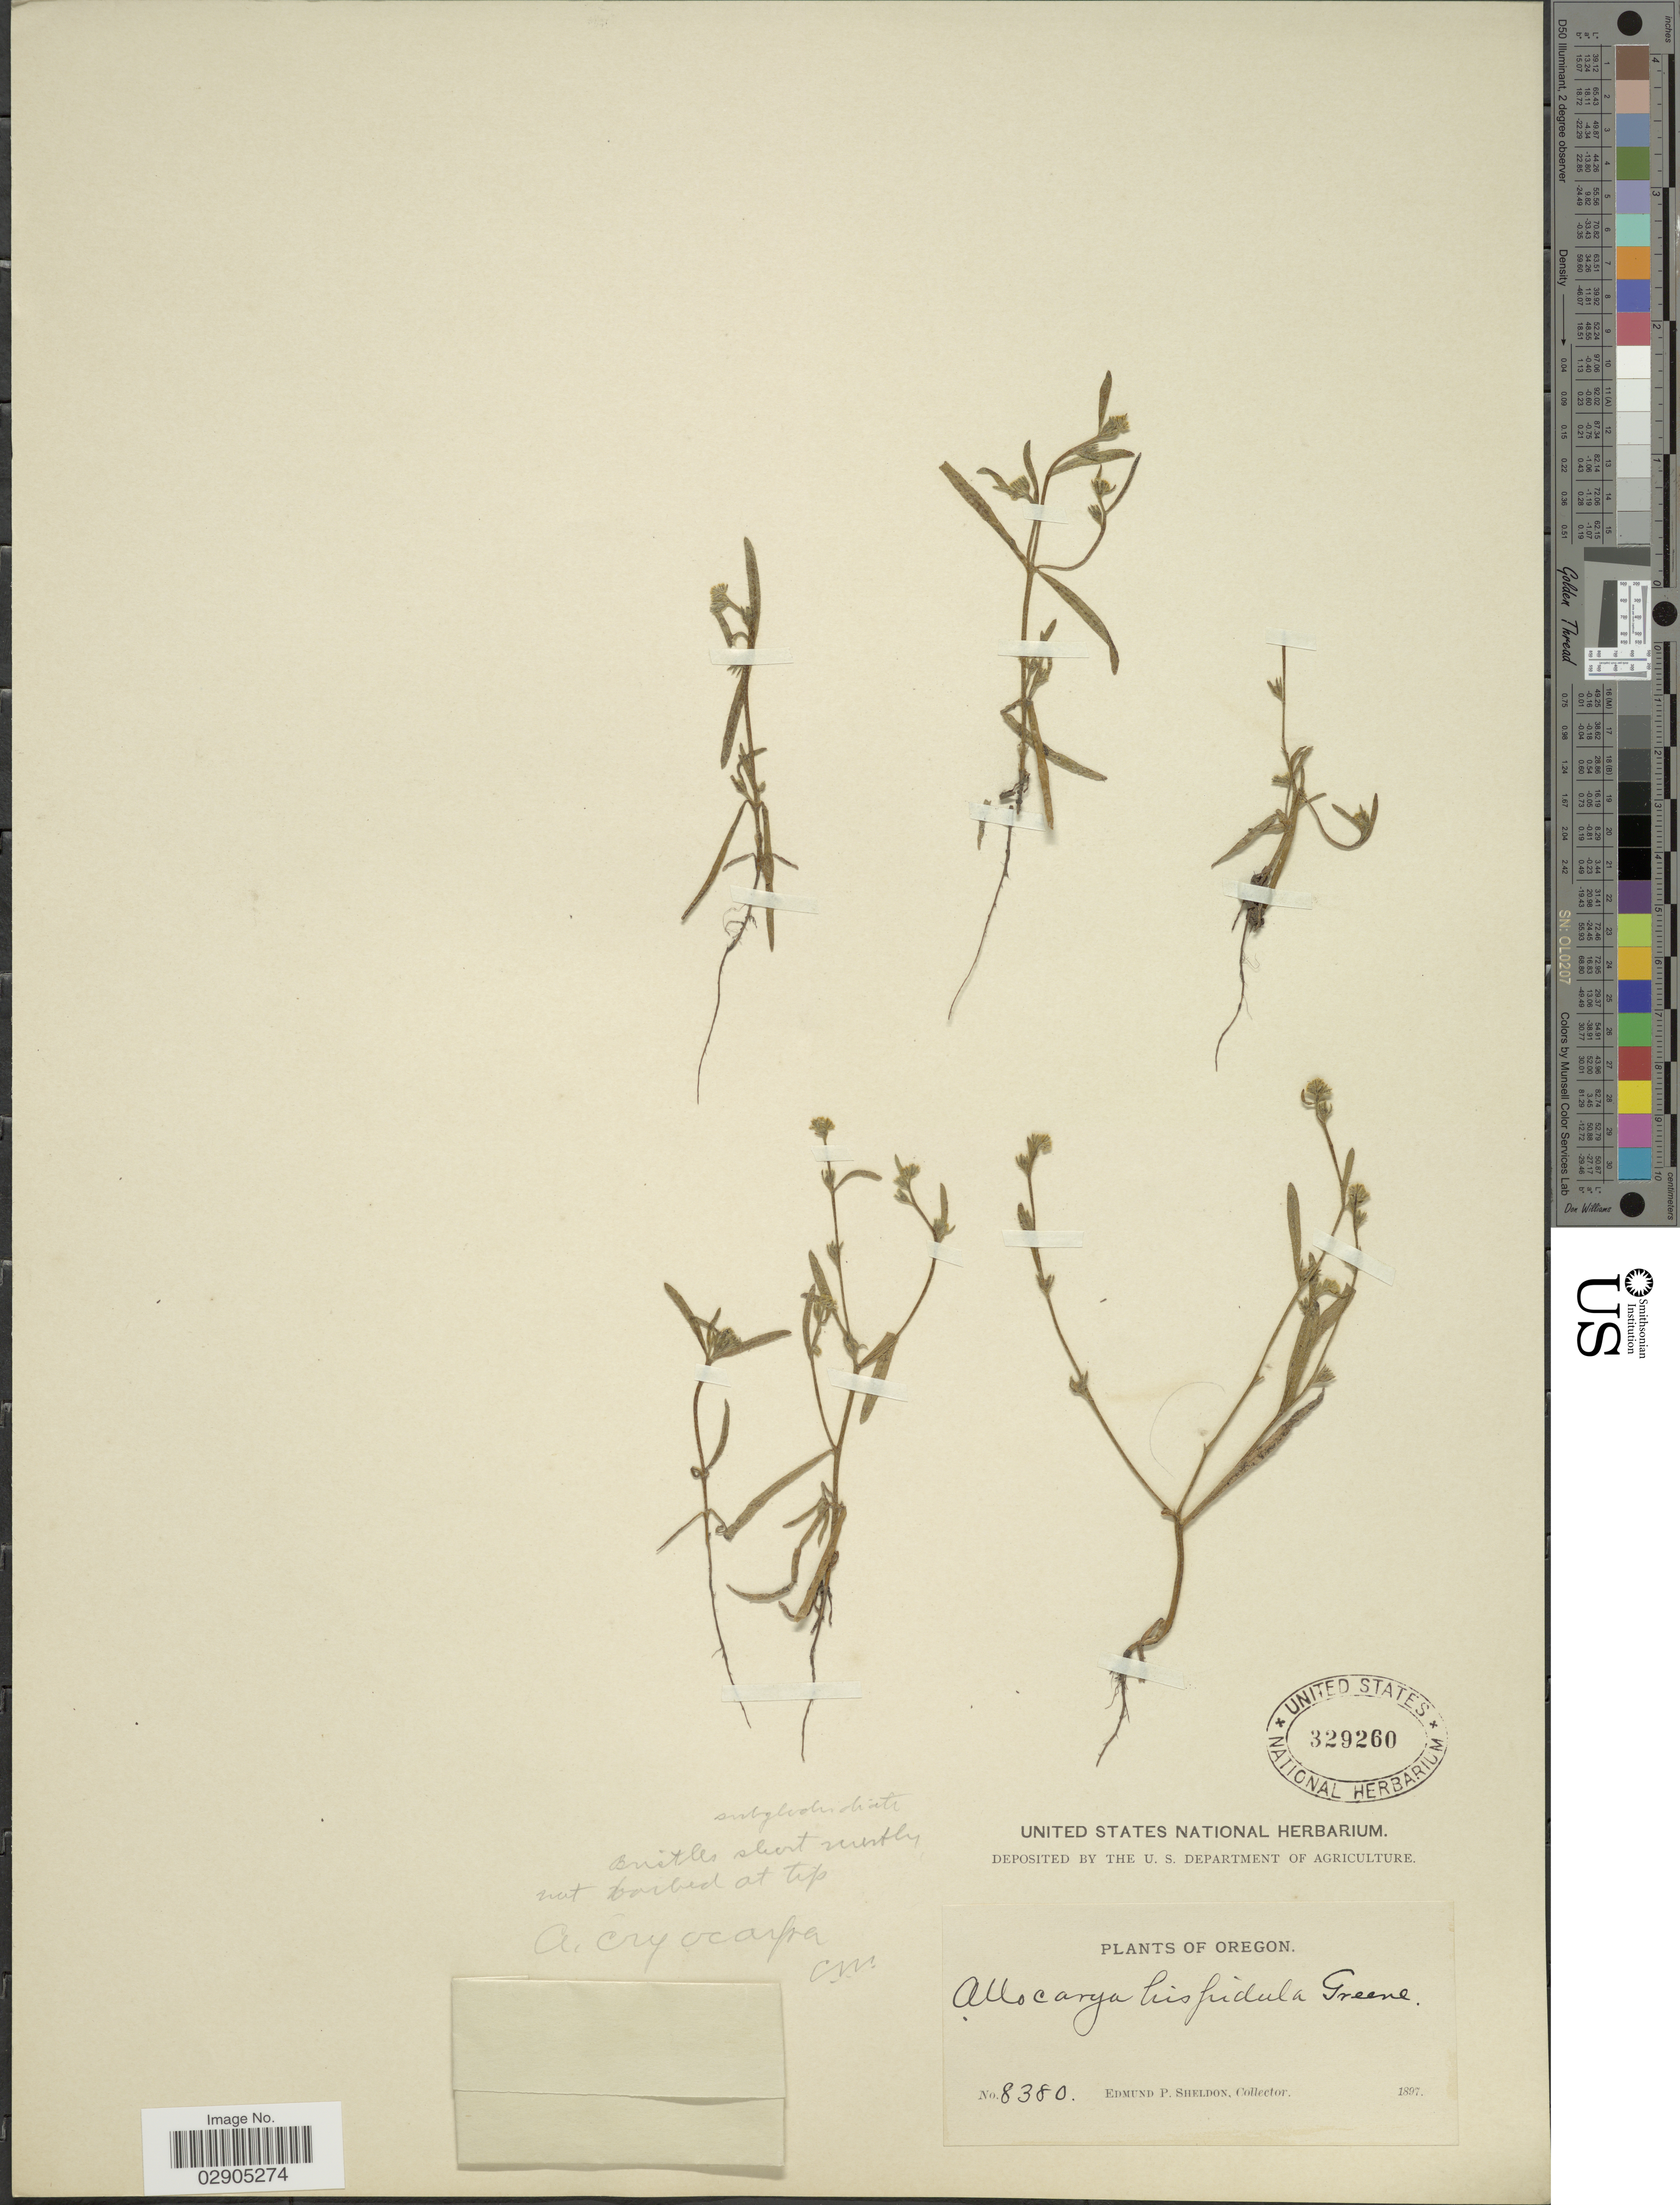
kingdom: Plantae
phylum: Tracheophyta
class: Magnoliopsida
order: Boraginales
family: Boraginaceae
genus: Allocarya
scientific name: Allocarya cryocarpa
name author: Piper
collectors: E. P. Sheldon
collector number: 8380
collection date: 1897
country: United States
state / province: Oregon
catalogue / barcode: US 329260